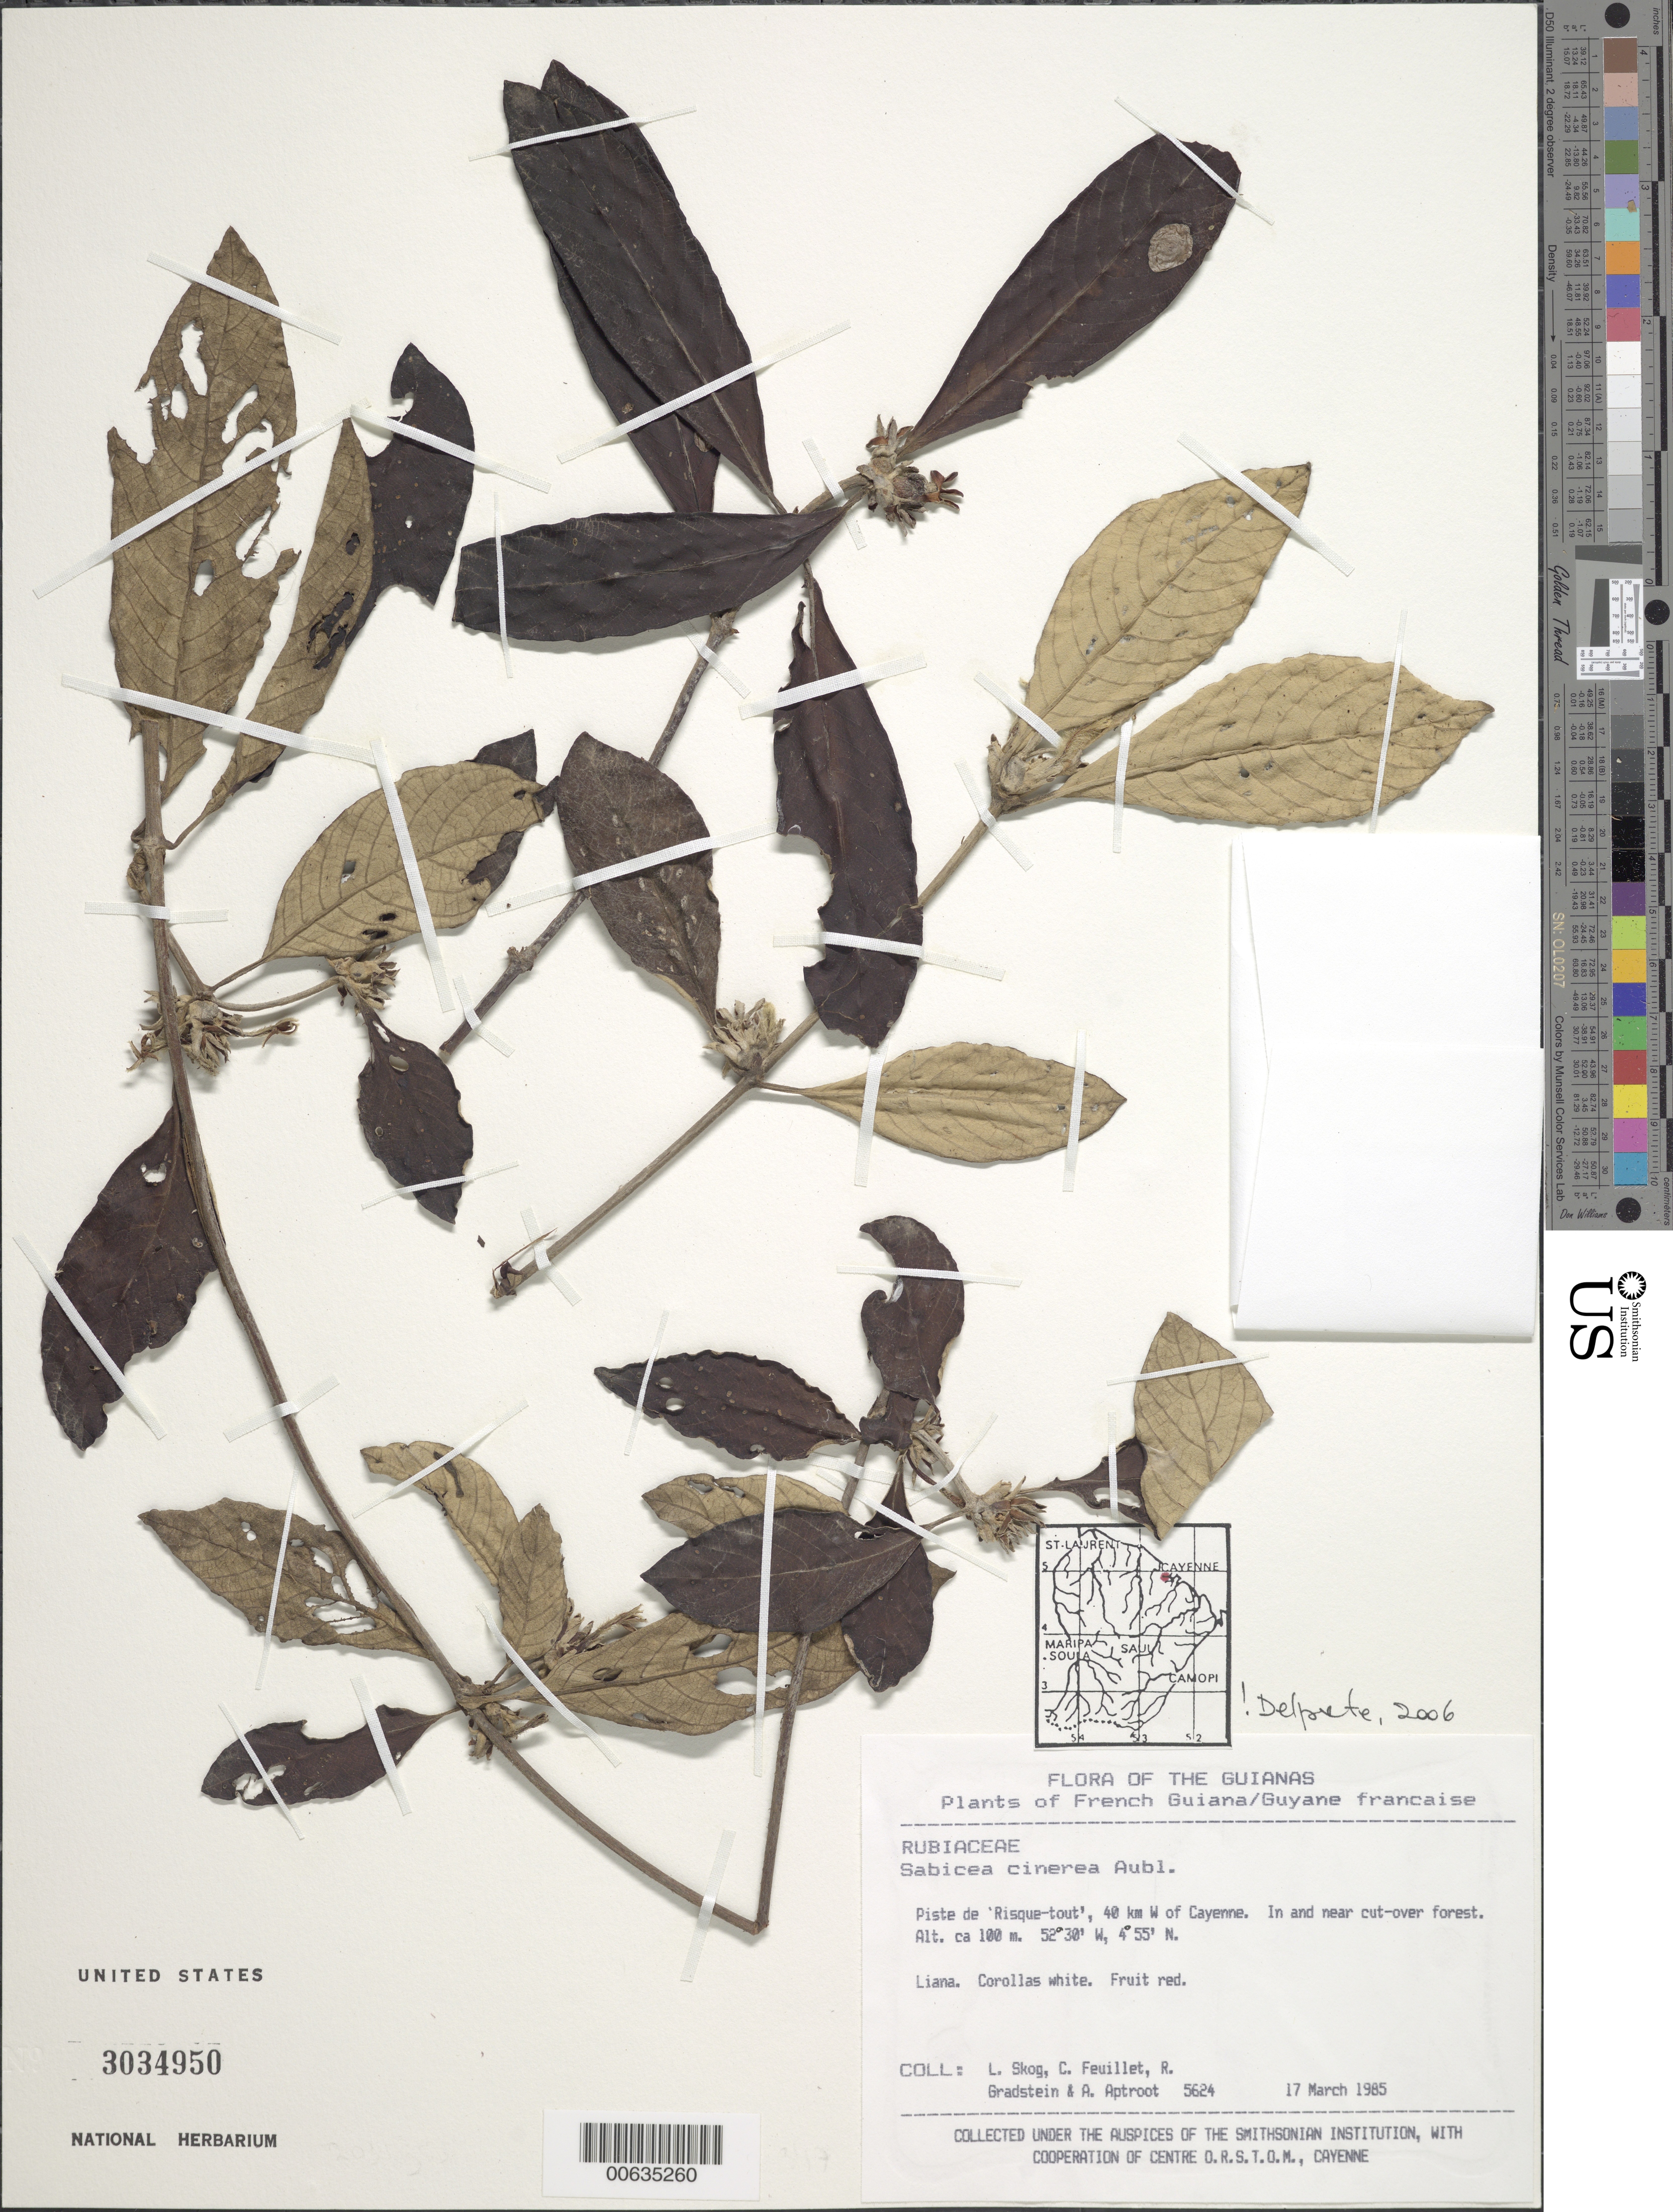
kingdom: Plantae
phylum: Tracheophyta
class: Magnoliopsida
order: Gentianales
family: Rubiaceae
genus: Sabicea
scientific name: Sabicea cinerea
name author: Aubl.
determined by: Delprete, P. G., Herb. de Guyane Cay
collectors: L. E. Skog, C. Feuillet, R. Gradstein & A. Aptroot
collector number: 5624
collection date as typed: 17 March 1985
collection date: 1985-03-17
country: French Guiana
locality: Piste de 'Risque-tout', 40 km W of Cayenne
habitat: In and near cut-over forest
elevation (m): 100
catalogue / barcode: US 3034950